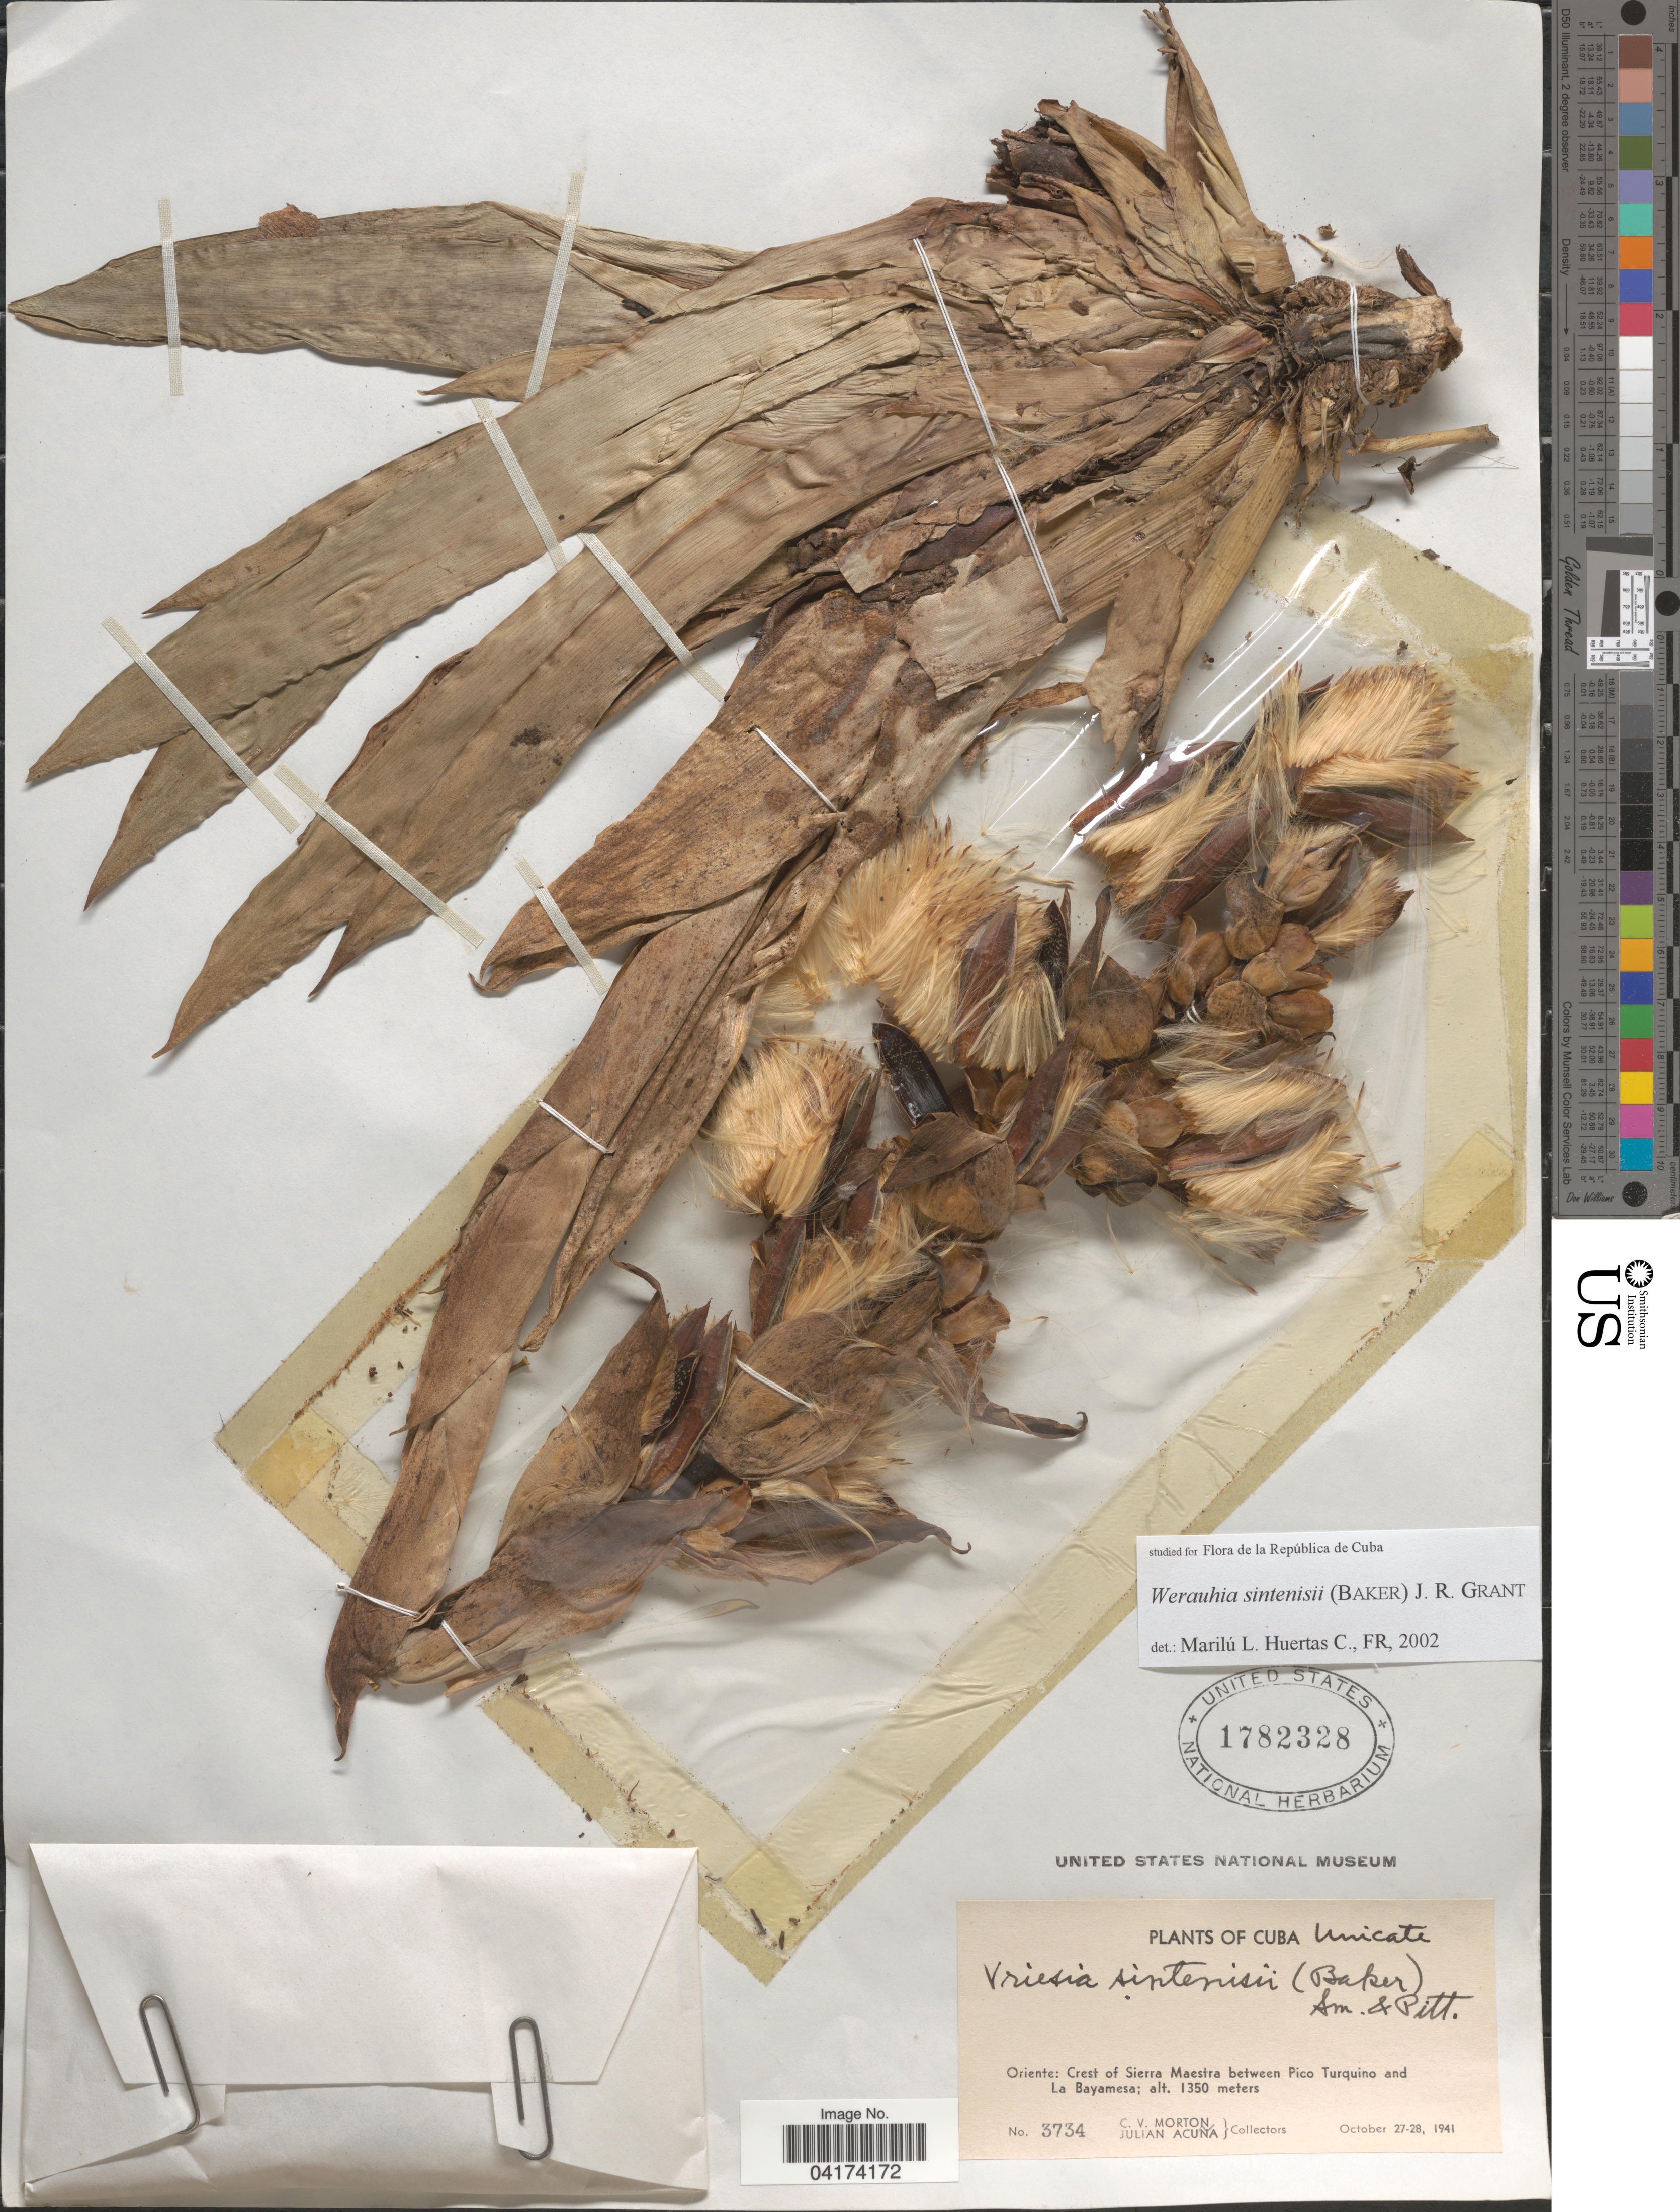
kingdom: Plantae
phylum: Tracheophyta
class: Liliopsida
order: Poales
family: Bromeliaceae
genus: Werauhia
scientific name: Werauhia sintenisii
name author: (Baker) J.R. Grant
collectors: C. V. Morton & R. Acuña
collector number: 3734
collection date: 1941-10-27/1941-10-28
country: Cuba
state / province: Oriente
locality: Crest of Sierra Maestra between Pico Turquino and La Bayamesa.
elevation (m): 1350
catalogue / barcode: US 1782328